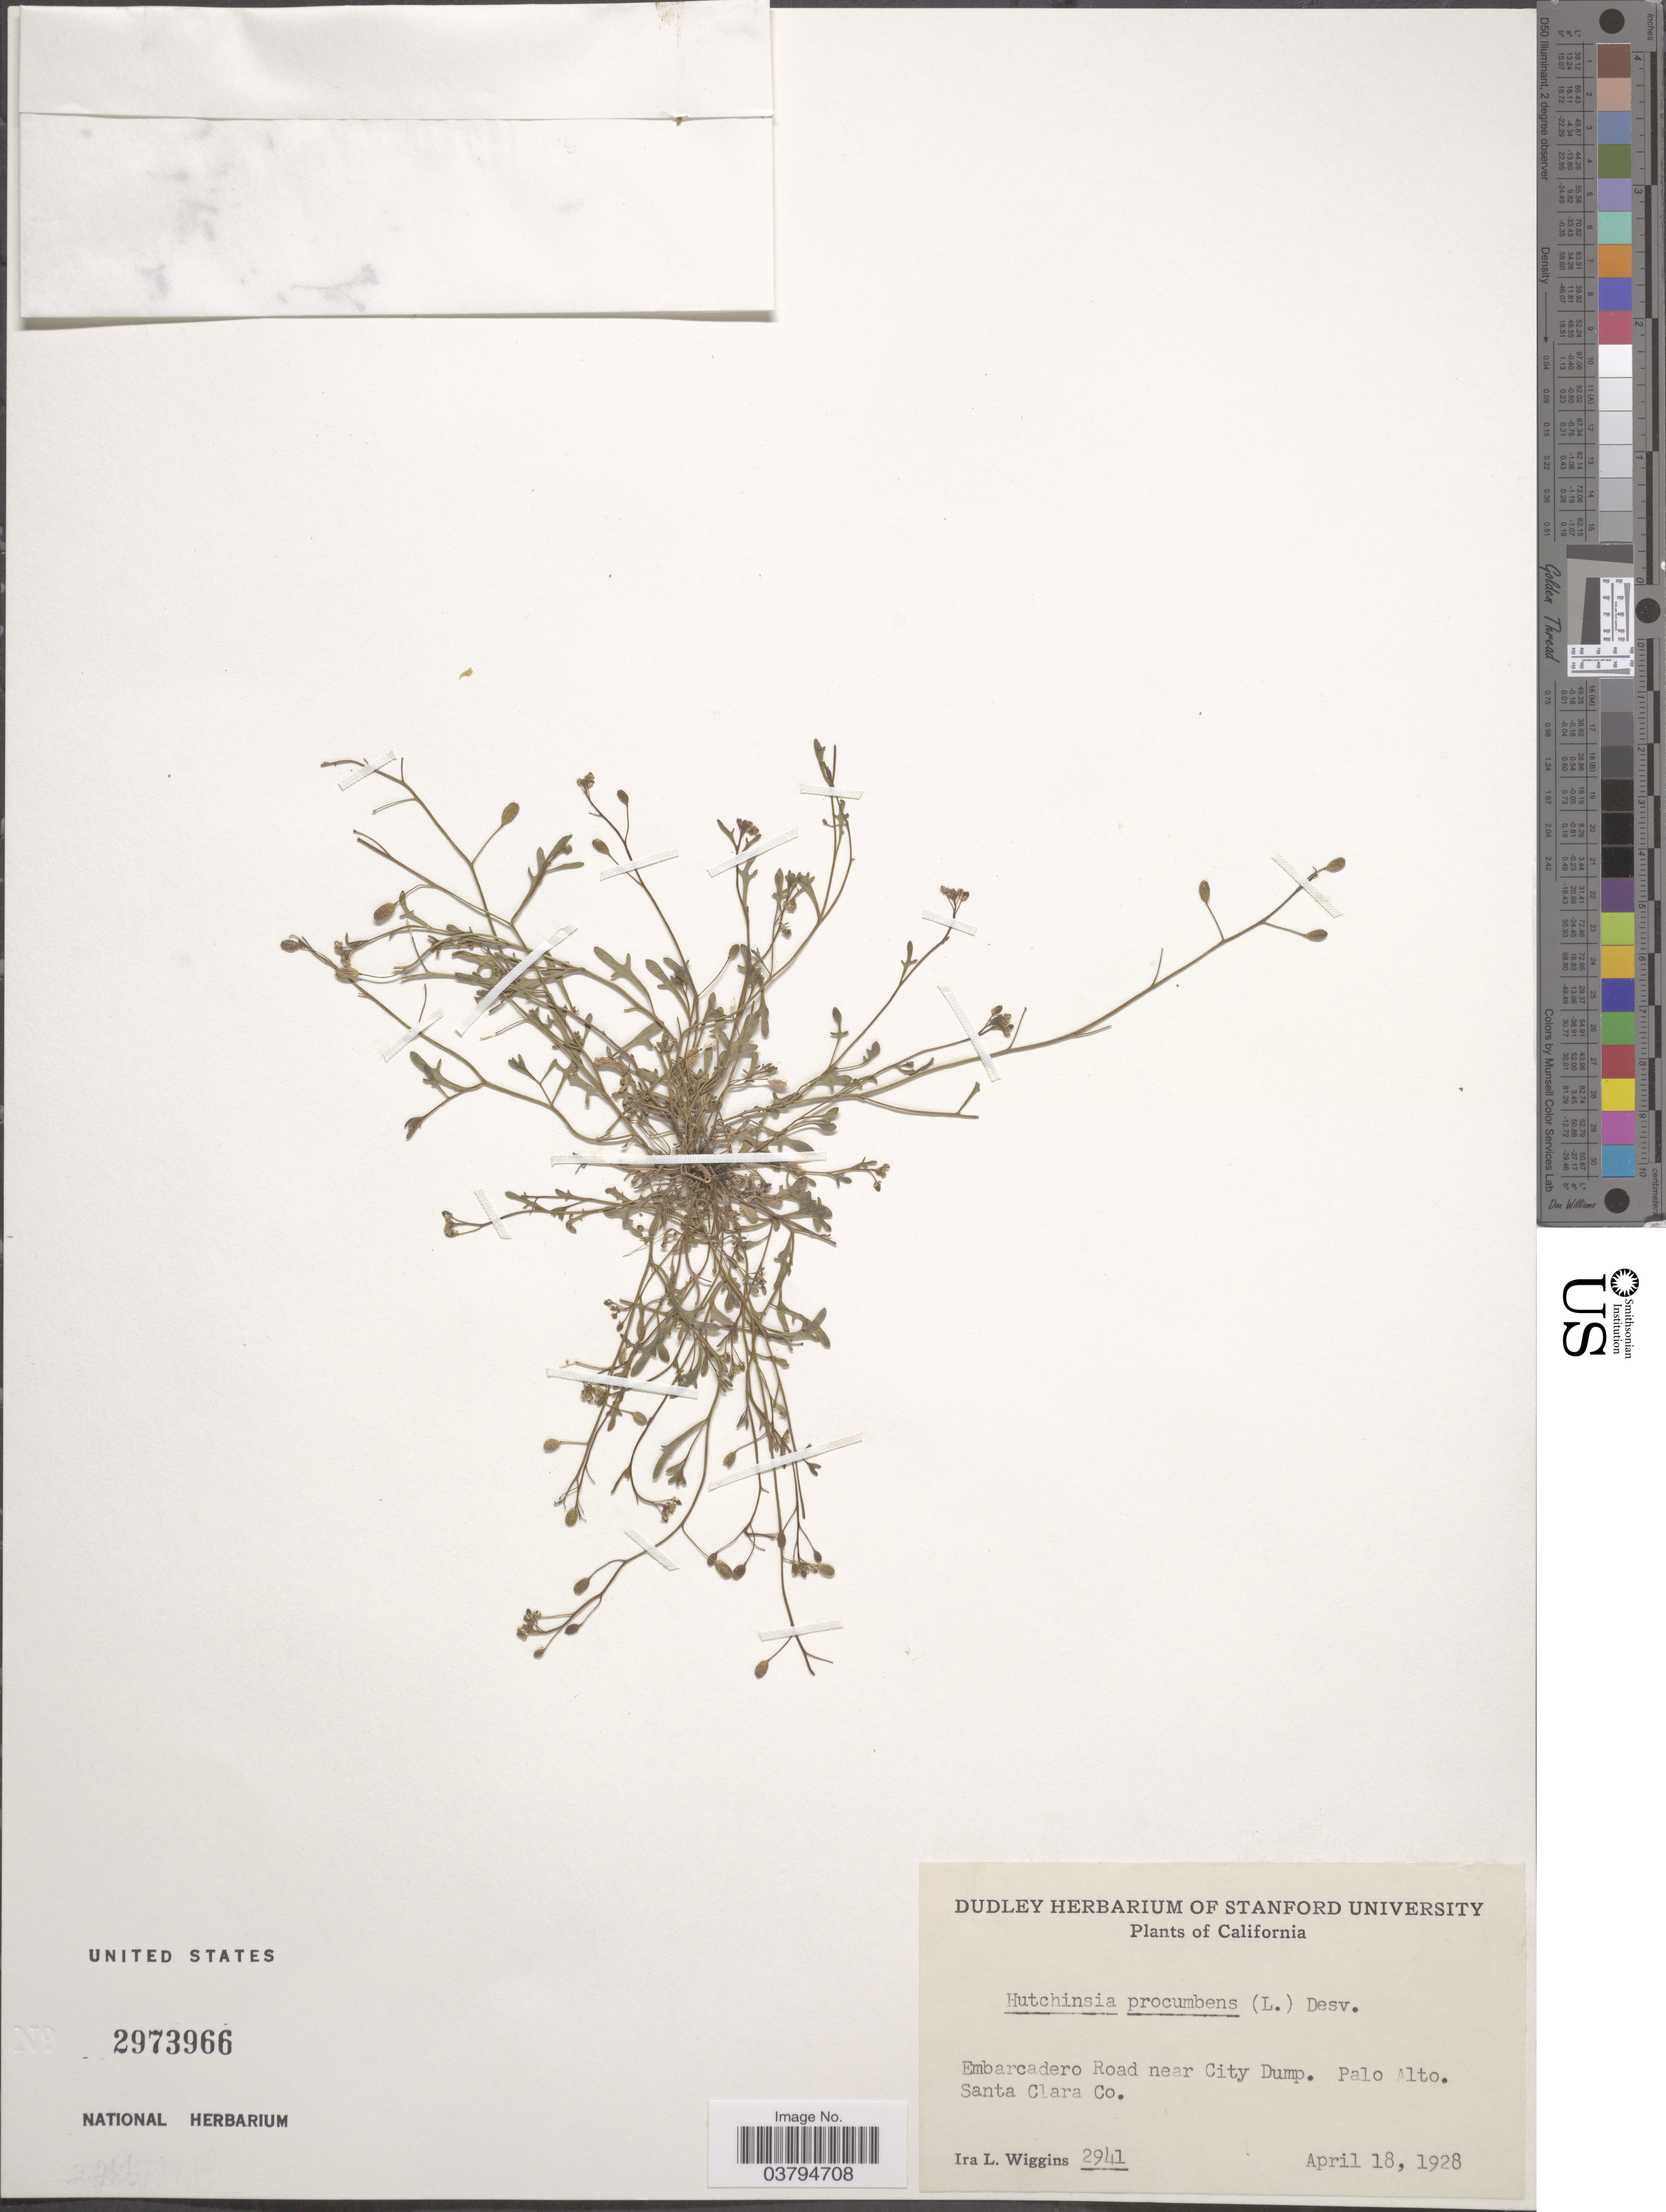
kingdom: Plantae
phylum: Tracheophyta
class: Magnoliopsida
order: Brassicales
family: Brassicaceae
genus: Hornungia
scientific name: Hornungia procumbens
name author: (L.) Hayek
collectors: I. L. Wiggins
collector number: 2941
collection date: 1928-04-18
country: United States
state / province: California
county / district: Santa Clara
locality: Embarcadeo Road near City Dump, Palo Alto. Santa Clara Co.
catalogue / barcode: US 2973966